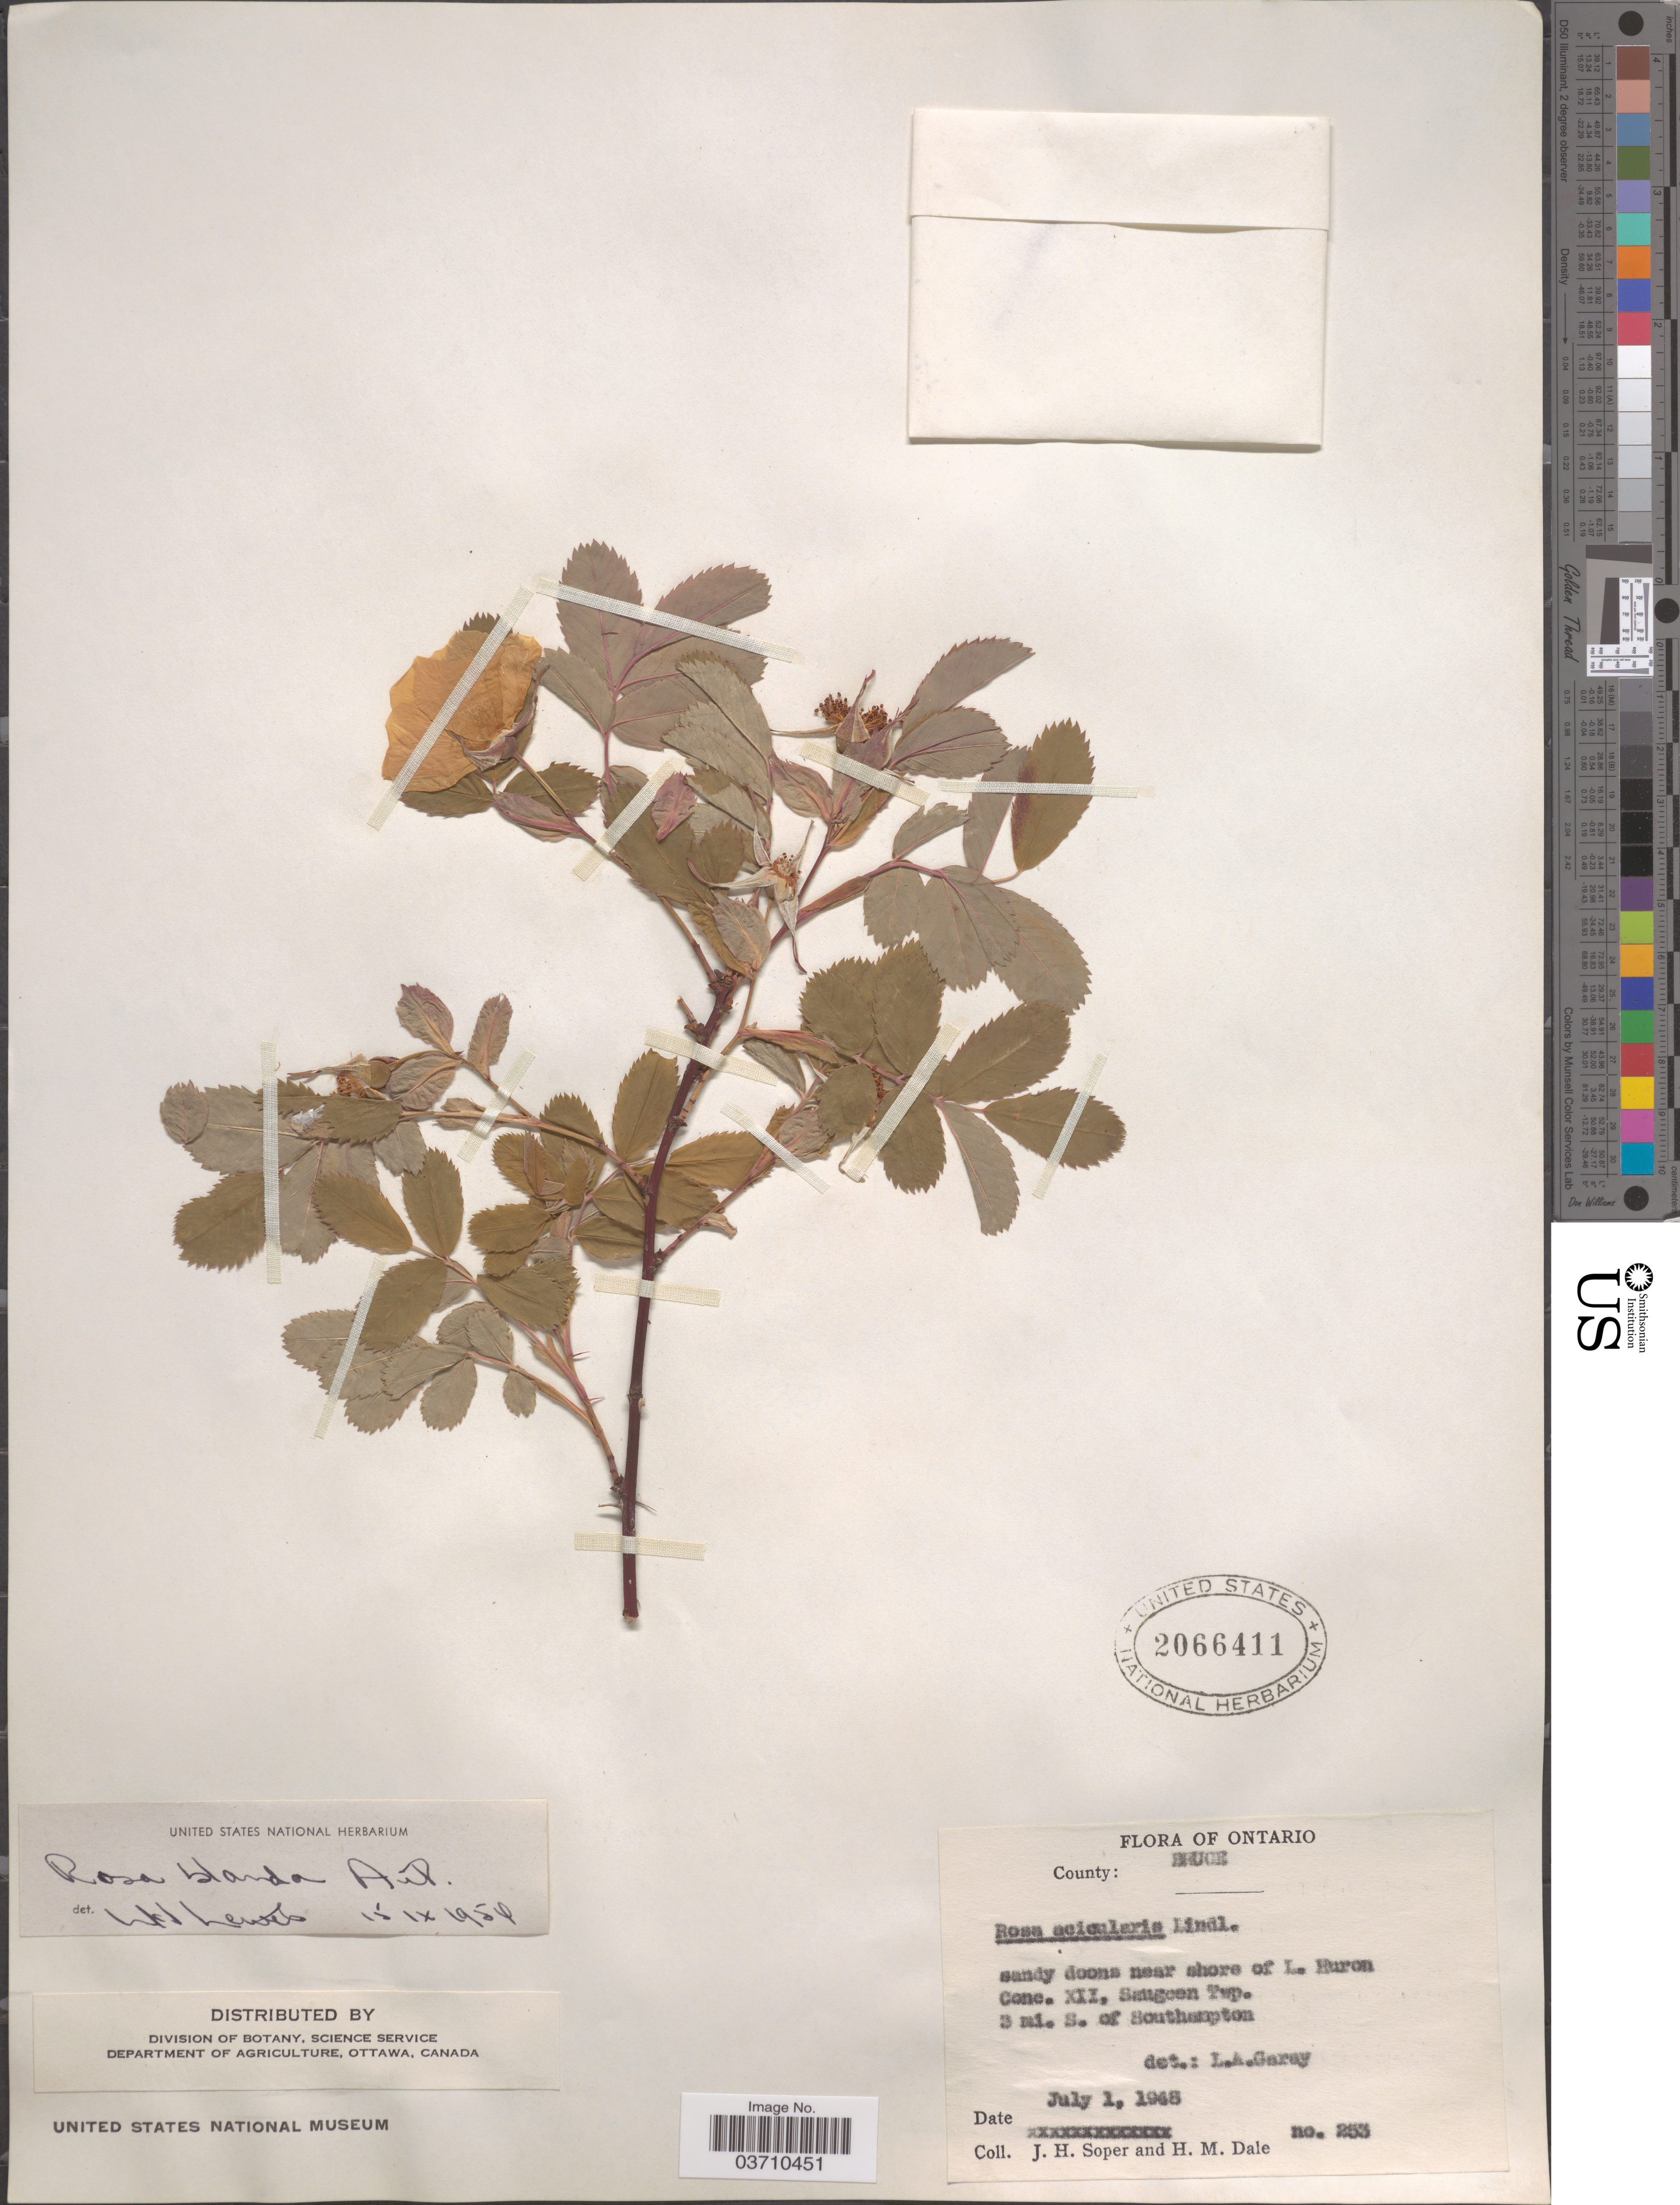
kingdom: Plantae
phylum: Tracheophyta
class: Magnoliopsida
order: Rosales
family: Rosaceae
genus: Rosa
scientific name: Rosa blanda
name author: Aiton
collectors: J. H. Soper & H. M. Dale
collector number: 253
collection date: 1948-07-01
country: Canada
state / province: Ontario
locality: County: Bruce. Near shore of L. Buron Conc. XII, Saugeen Twp. 3 mi. S. of Southampton.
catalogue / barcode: US 2066411